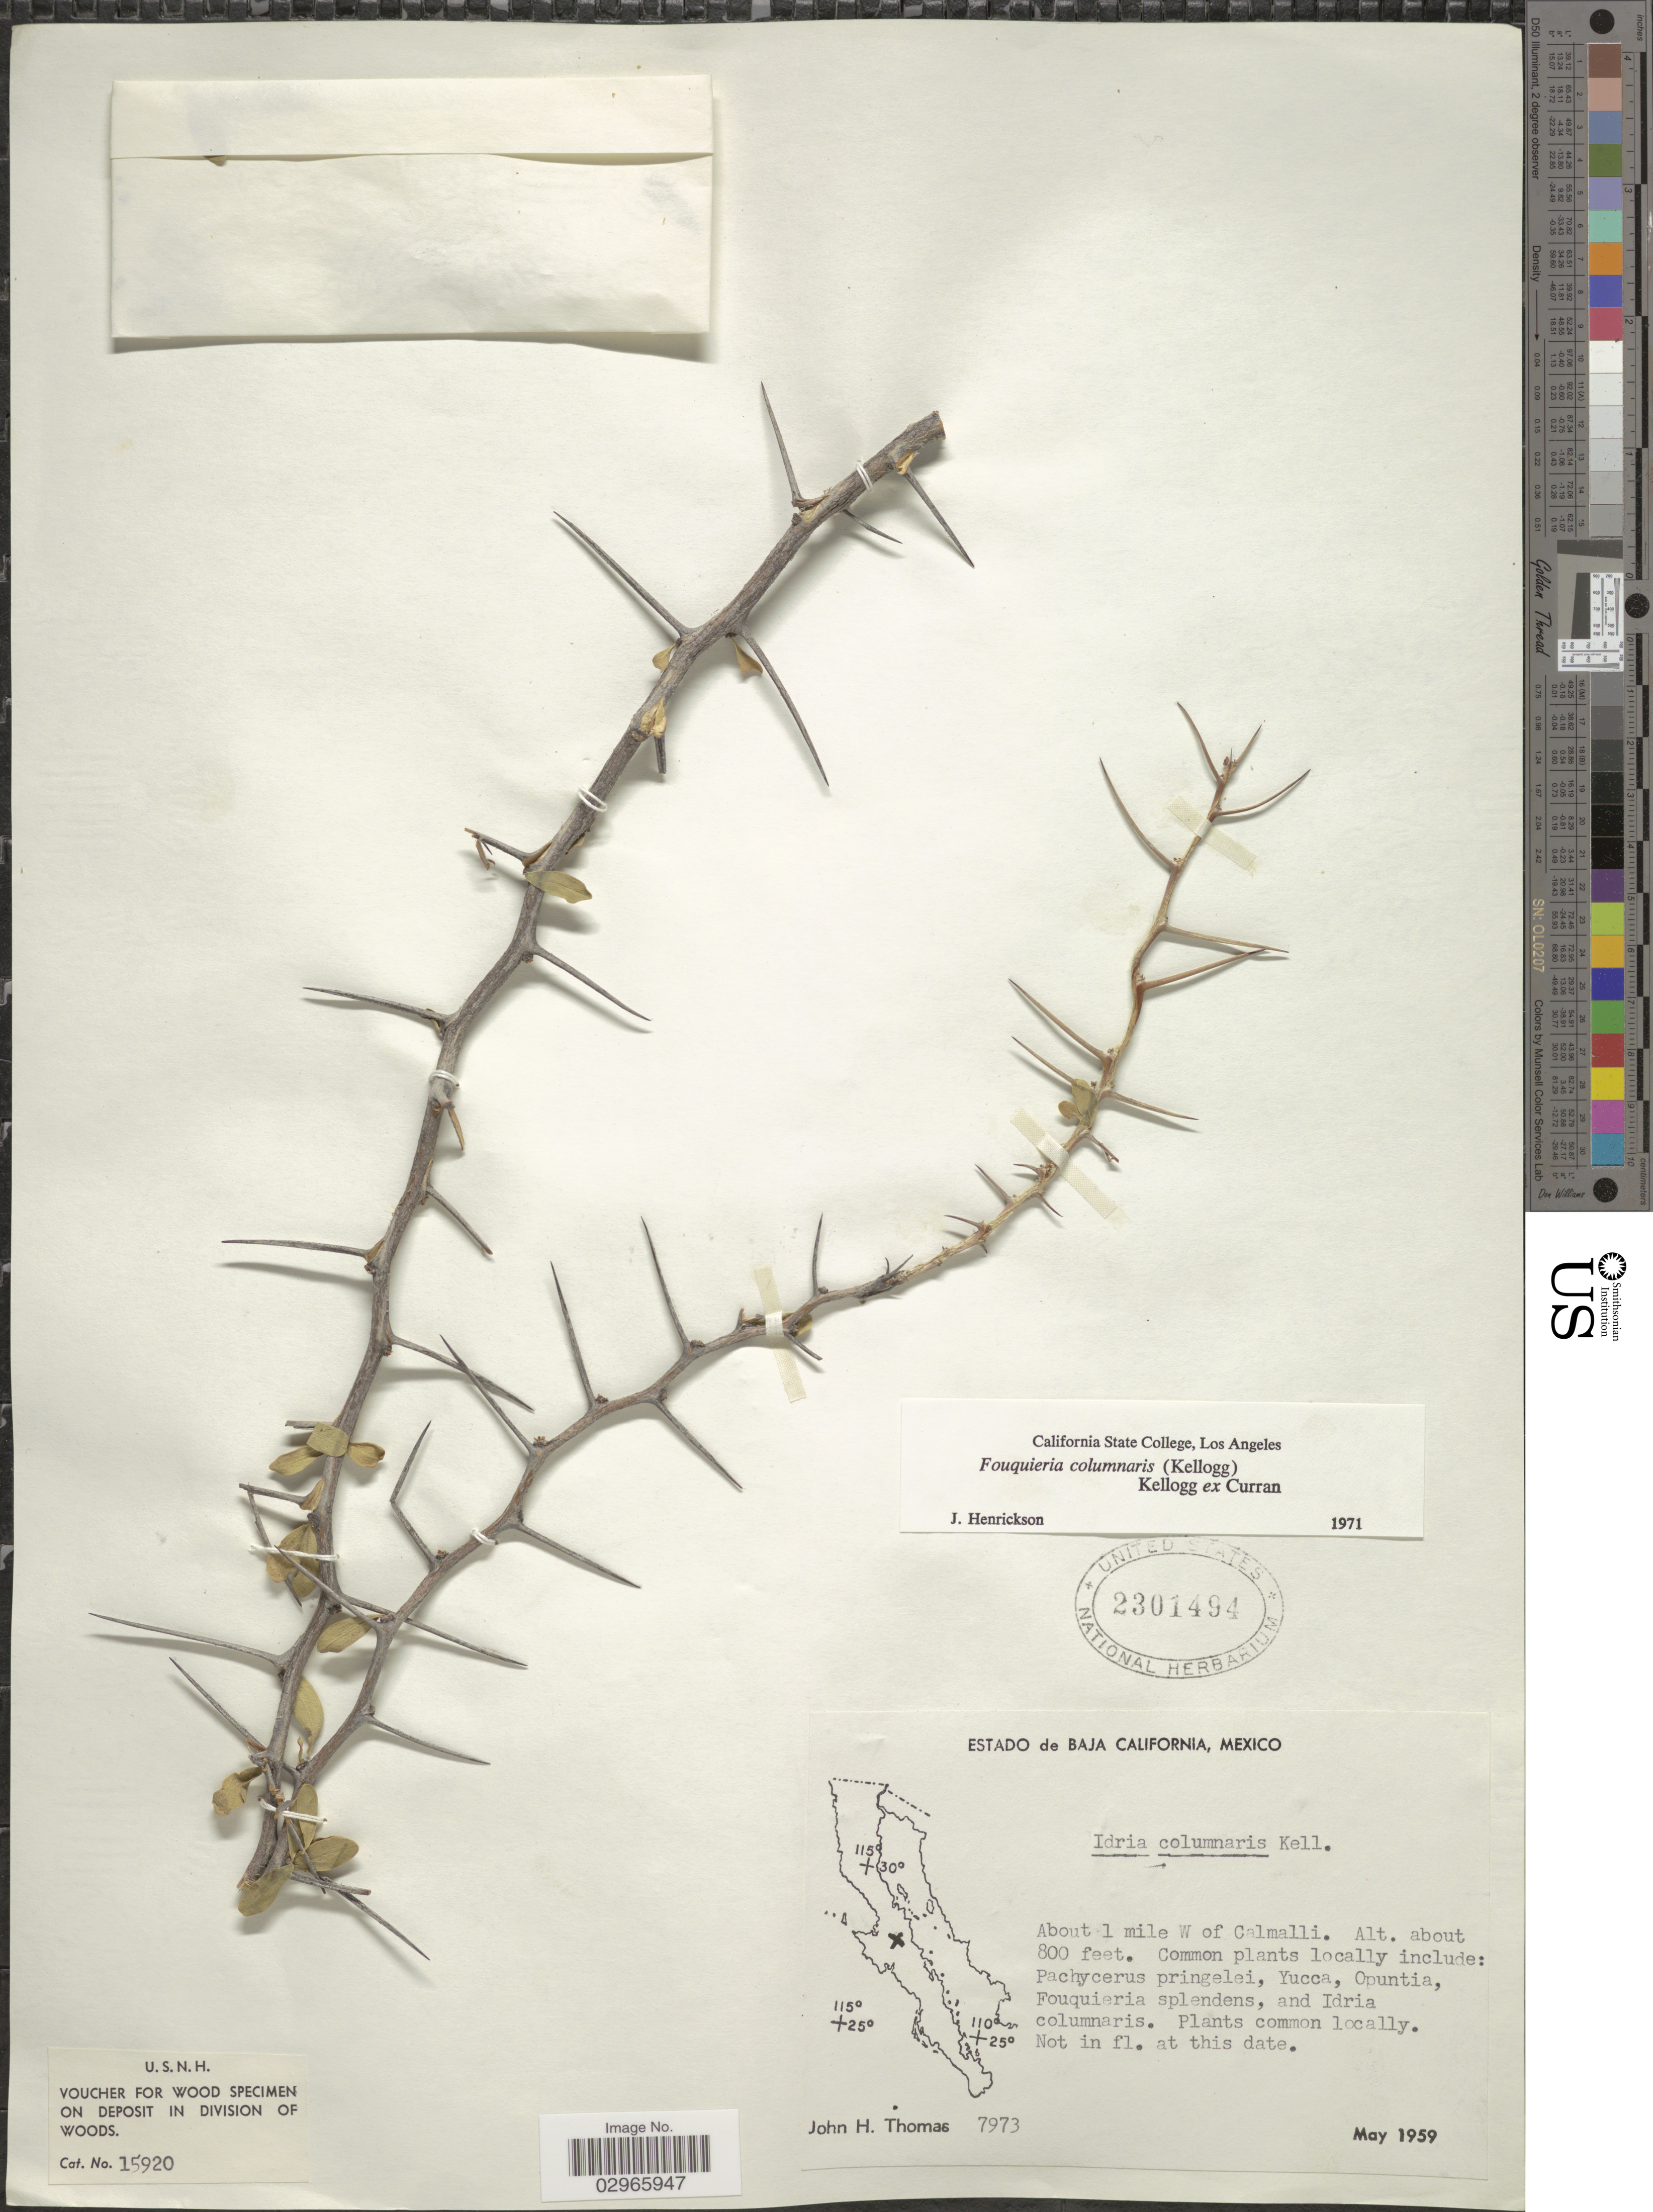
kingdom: Plantae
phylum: Tracheophyta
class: Magnoliopsida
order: Ericales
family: Fouquieriaceae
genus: Idria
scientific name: Idria columnaria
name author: Kellogg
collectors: J. H. Thomas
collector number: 7973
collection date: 1959-05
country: Mexico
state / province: Baja California Norte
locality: About 1 mile W of Calmalli.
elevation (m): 244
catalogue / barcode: US 2301494